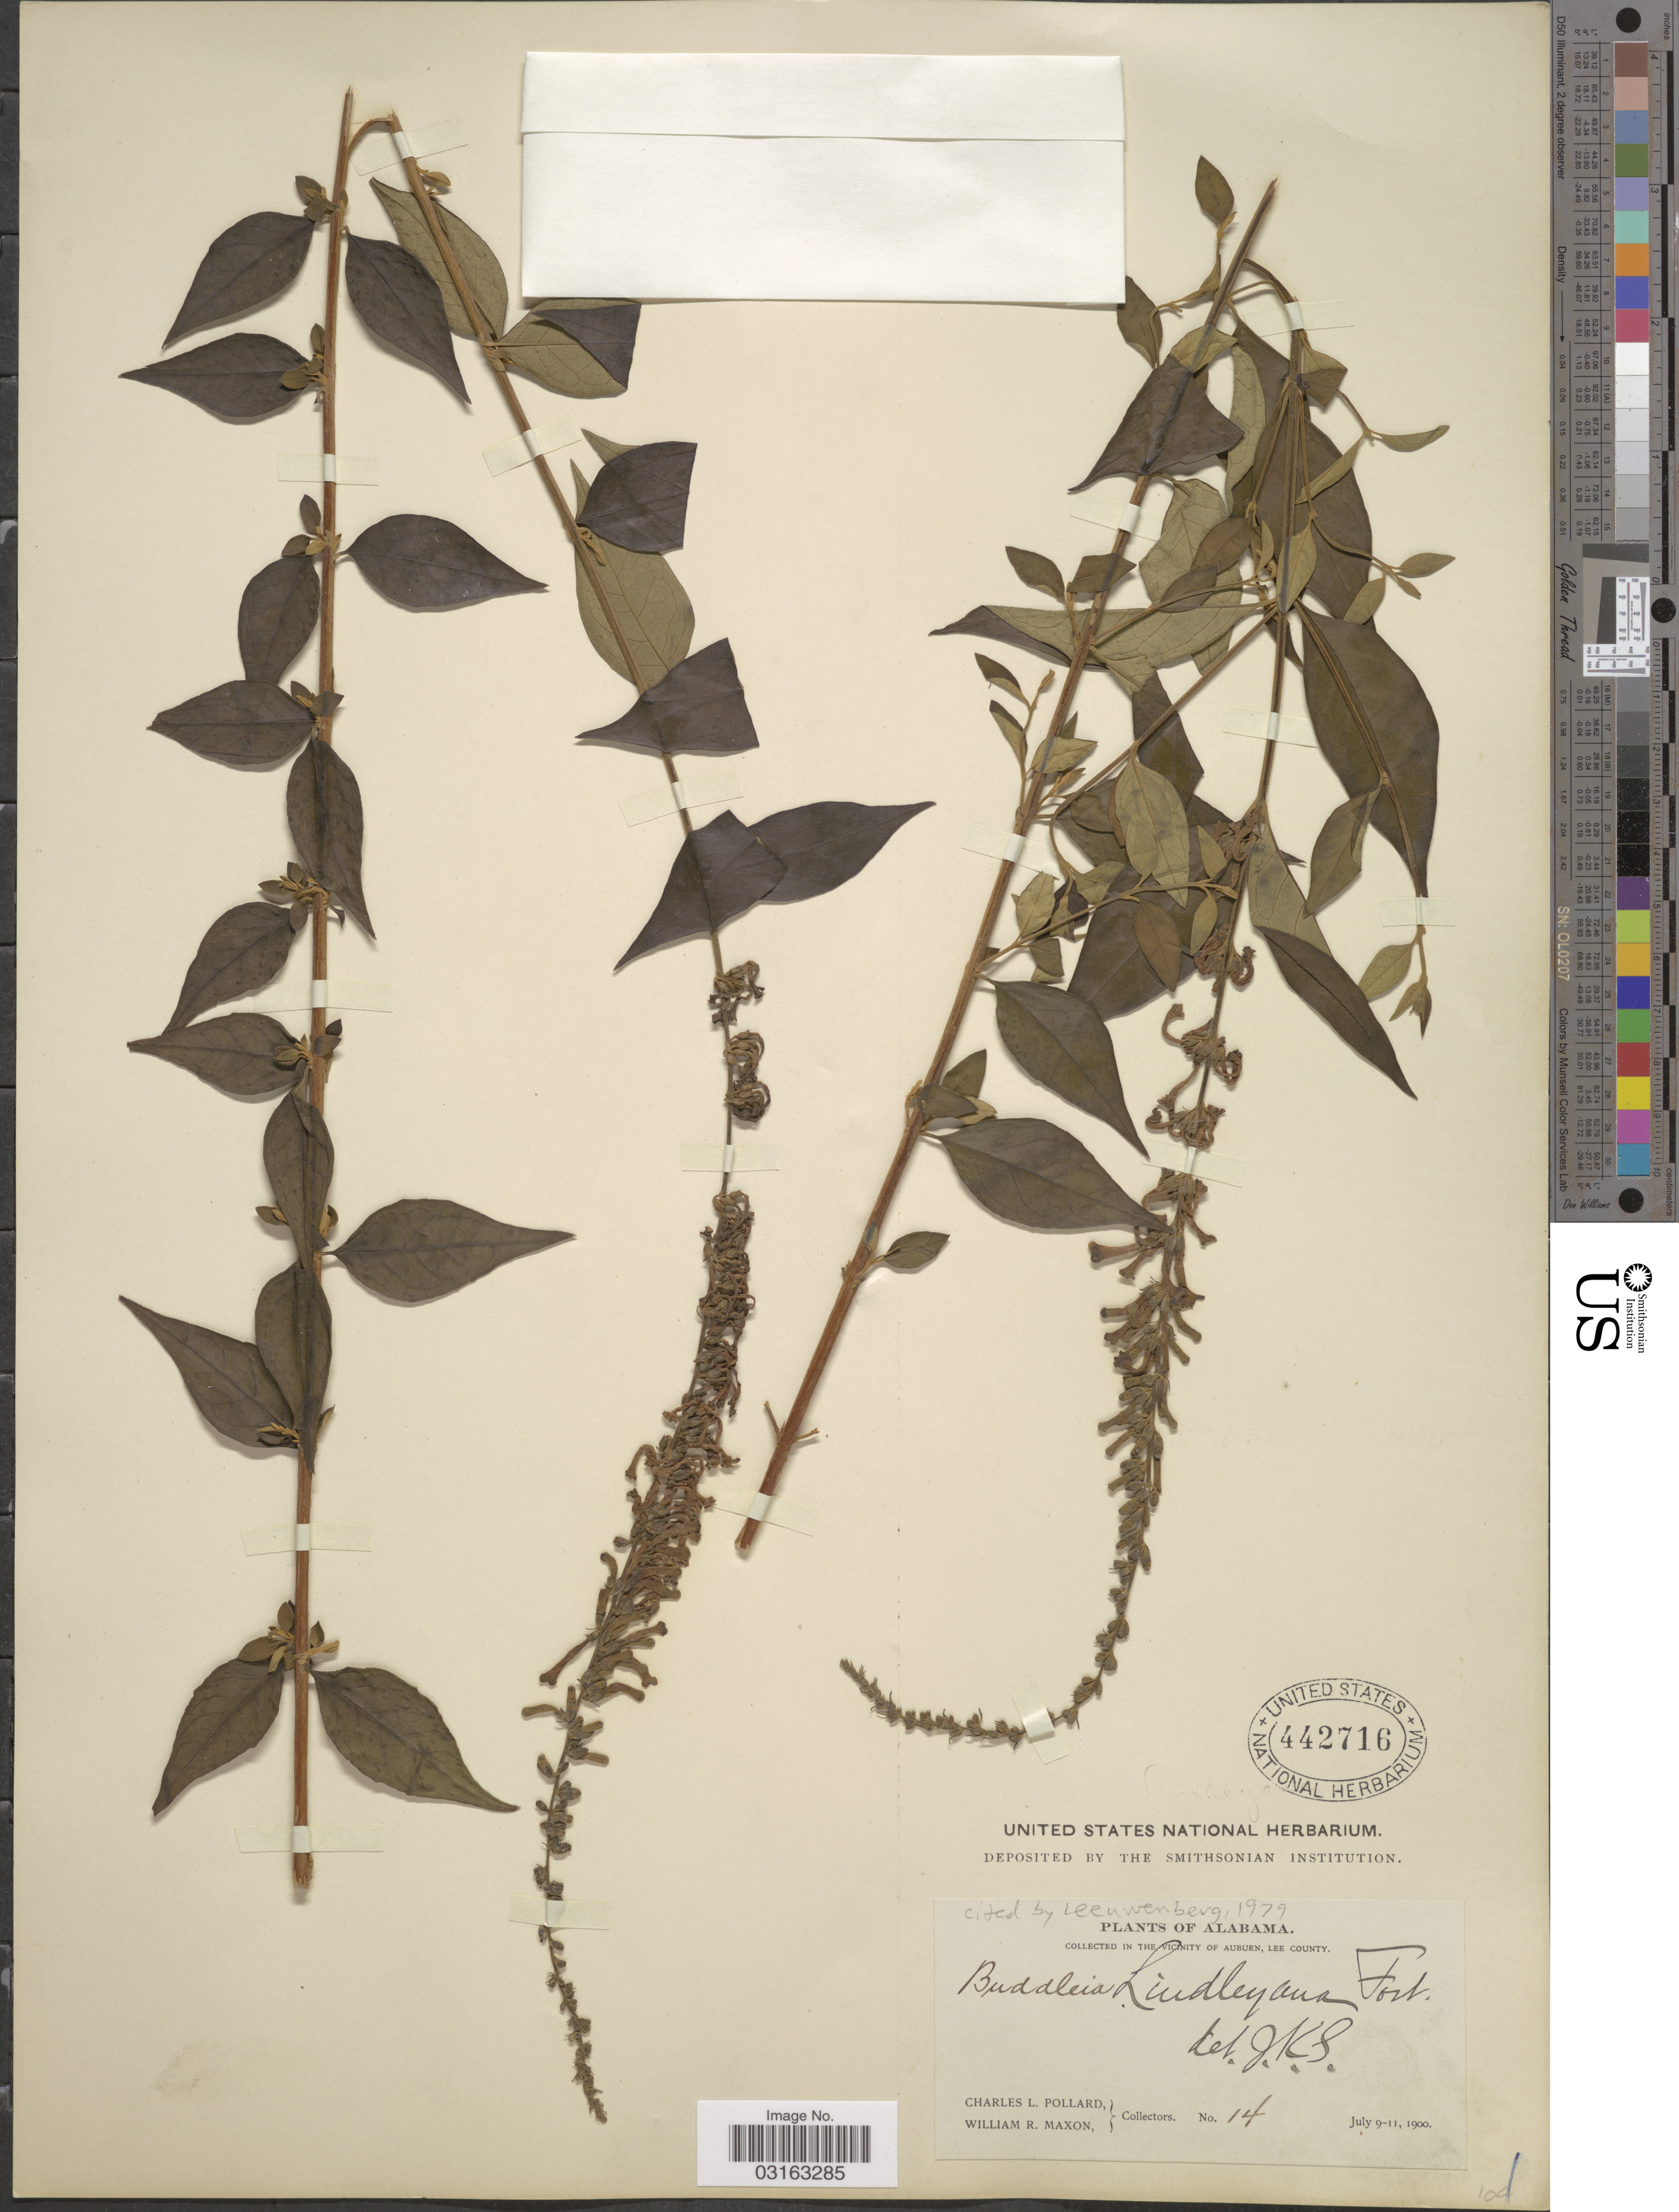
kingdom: Plantae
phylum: Tracheophyta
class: Magnoliopsida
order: Lamiales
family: Scrophulariaceae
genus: Buddleja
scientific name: Buddleja lindleyana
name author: Fortune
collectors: C. L. Pollard & W. R. Maxon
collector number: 14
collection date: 1900-07-09/1900-07-11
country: United States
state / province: Alabama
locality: In the vicinity of Auburn, Lee County.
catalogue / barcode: US 442716